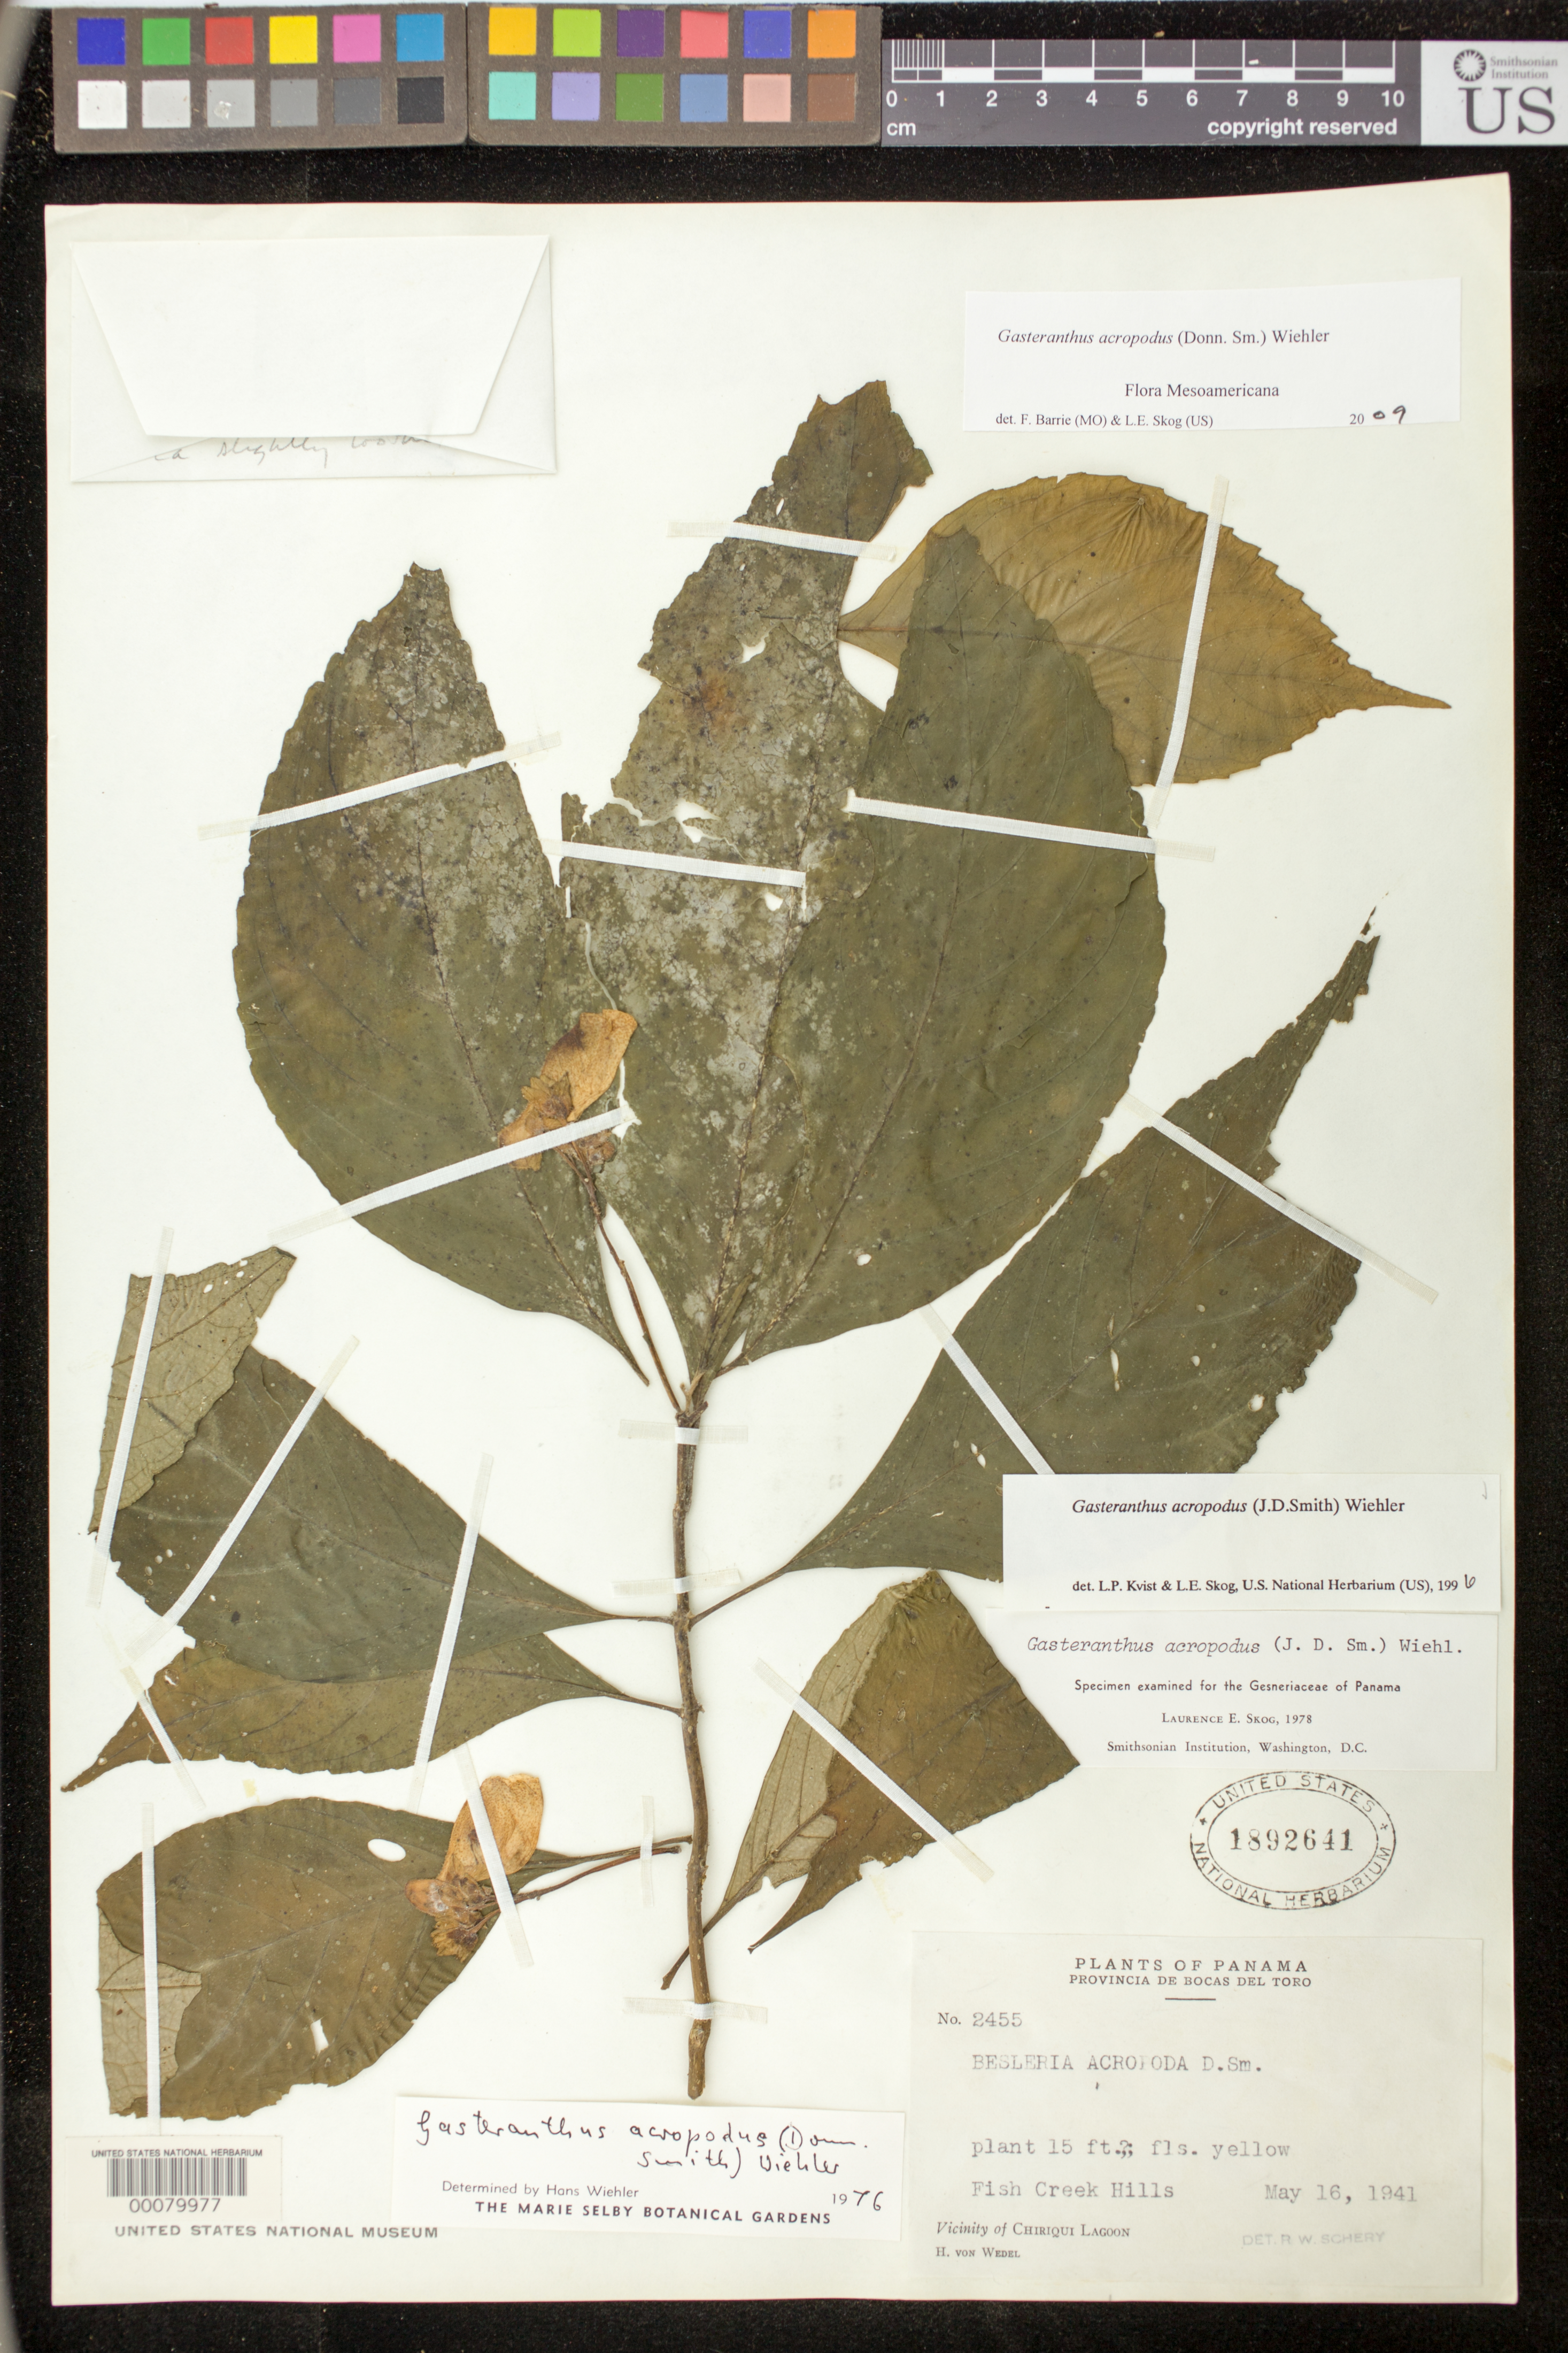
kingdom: Plantae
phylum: Tracheophyta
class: Magnoliopsida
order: Lamiales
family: Gesneriaceae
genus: Gasteranthus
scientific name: Gasteranthus acropodus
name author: (Donn. Sm.) Wiehler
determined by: Skog, Laurence E.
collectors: H. von Wedel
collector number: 2455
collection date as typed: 16 May 1941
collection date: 1941-05-16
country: Panama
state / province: Bocas del Toro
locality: Vicinity of Chiriqui Lagoon; Fish Creek Hills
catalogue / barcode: US 1892641